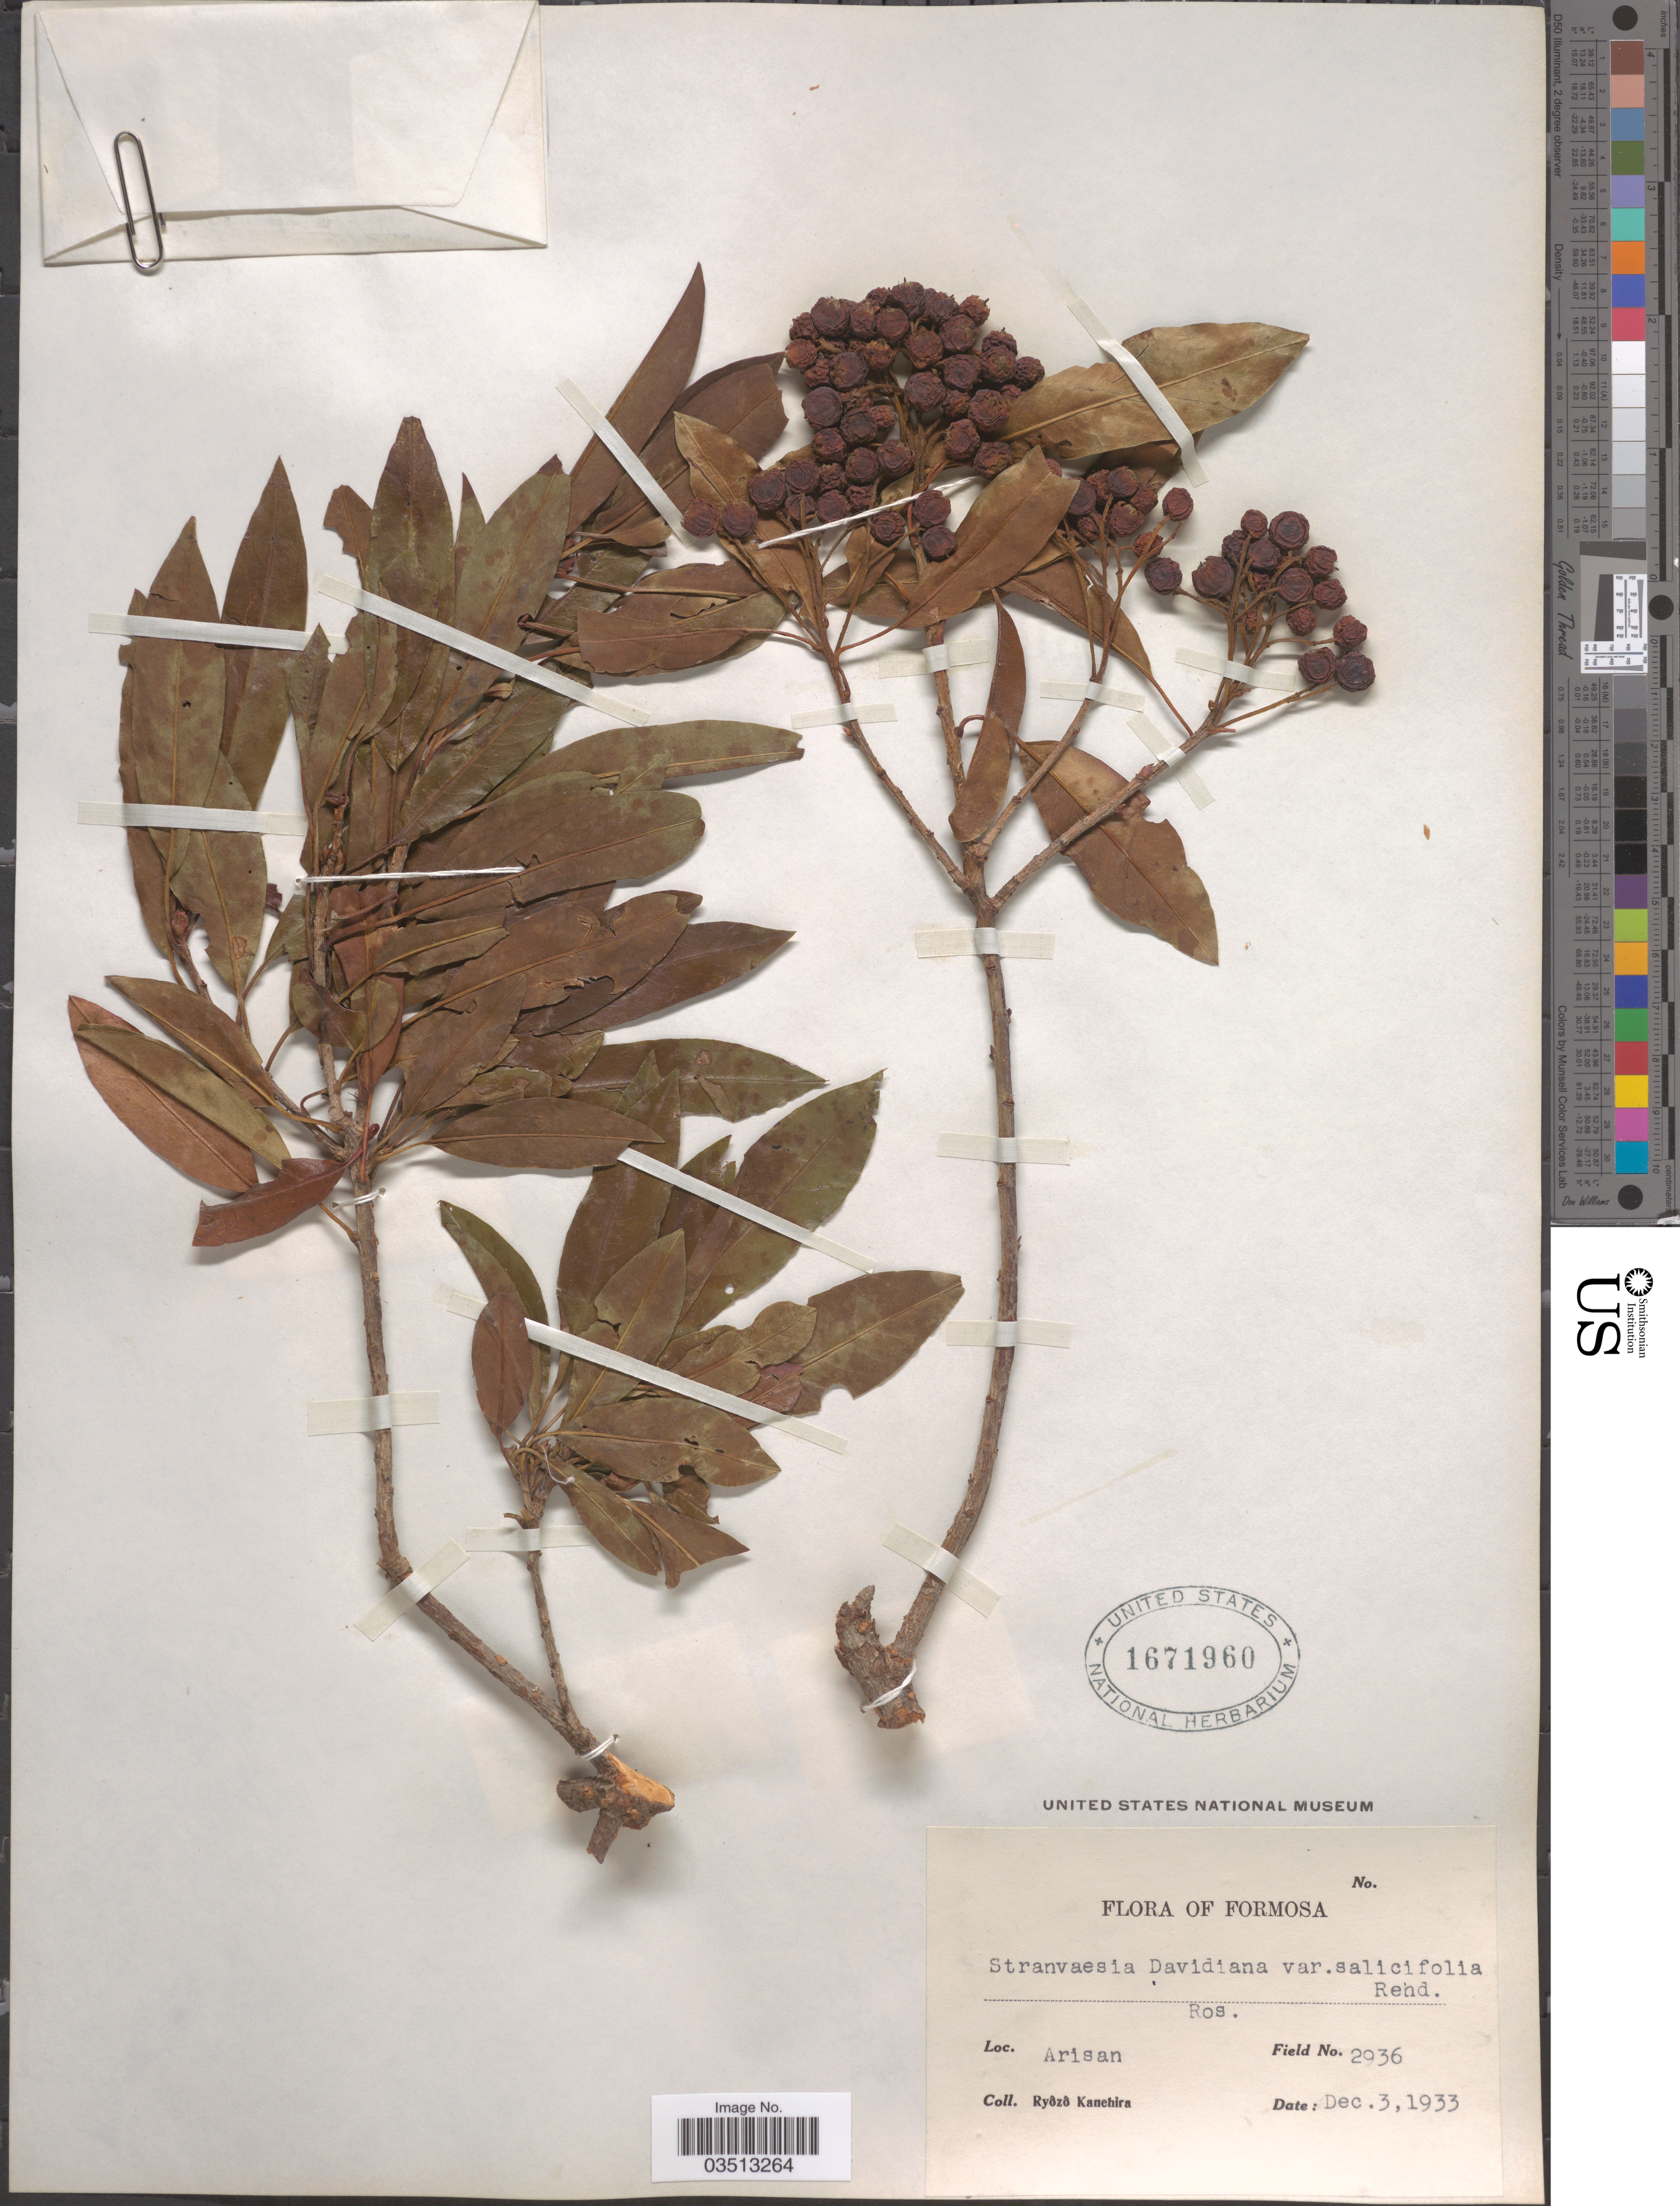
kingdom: Plantae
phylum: Tracheophyta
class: Magnoliopsida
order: Rosales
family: Rosaceae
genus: Stranvaesia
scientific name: Stranvaesia davidiana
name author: Decne.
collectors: R. Kanehira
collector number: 2936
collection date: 1933-12-03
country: Taiwan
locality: Formosa. Arisan.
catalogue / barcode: US 1671960